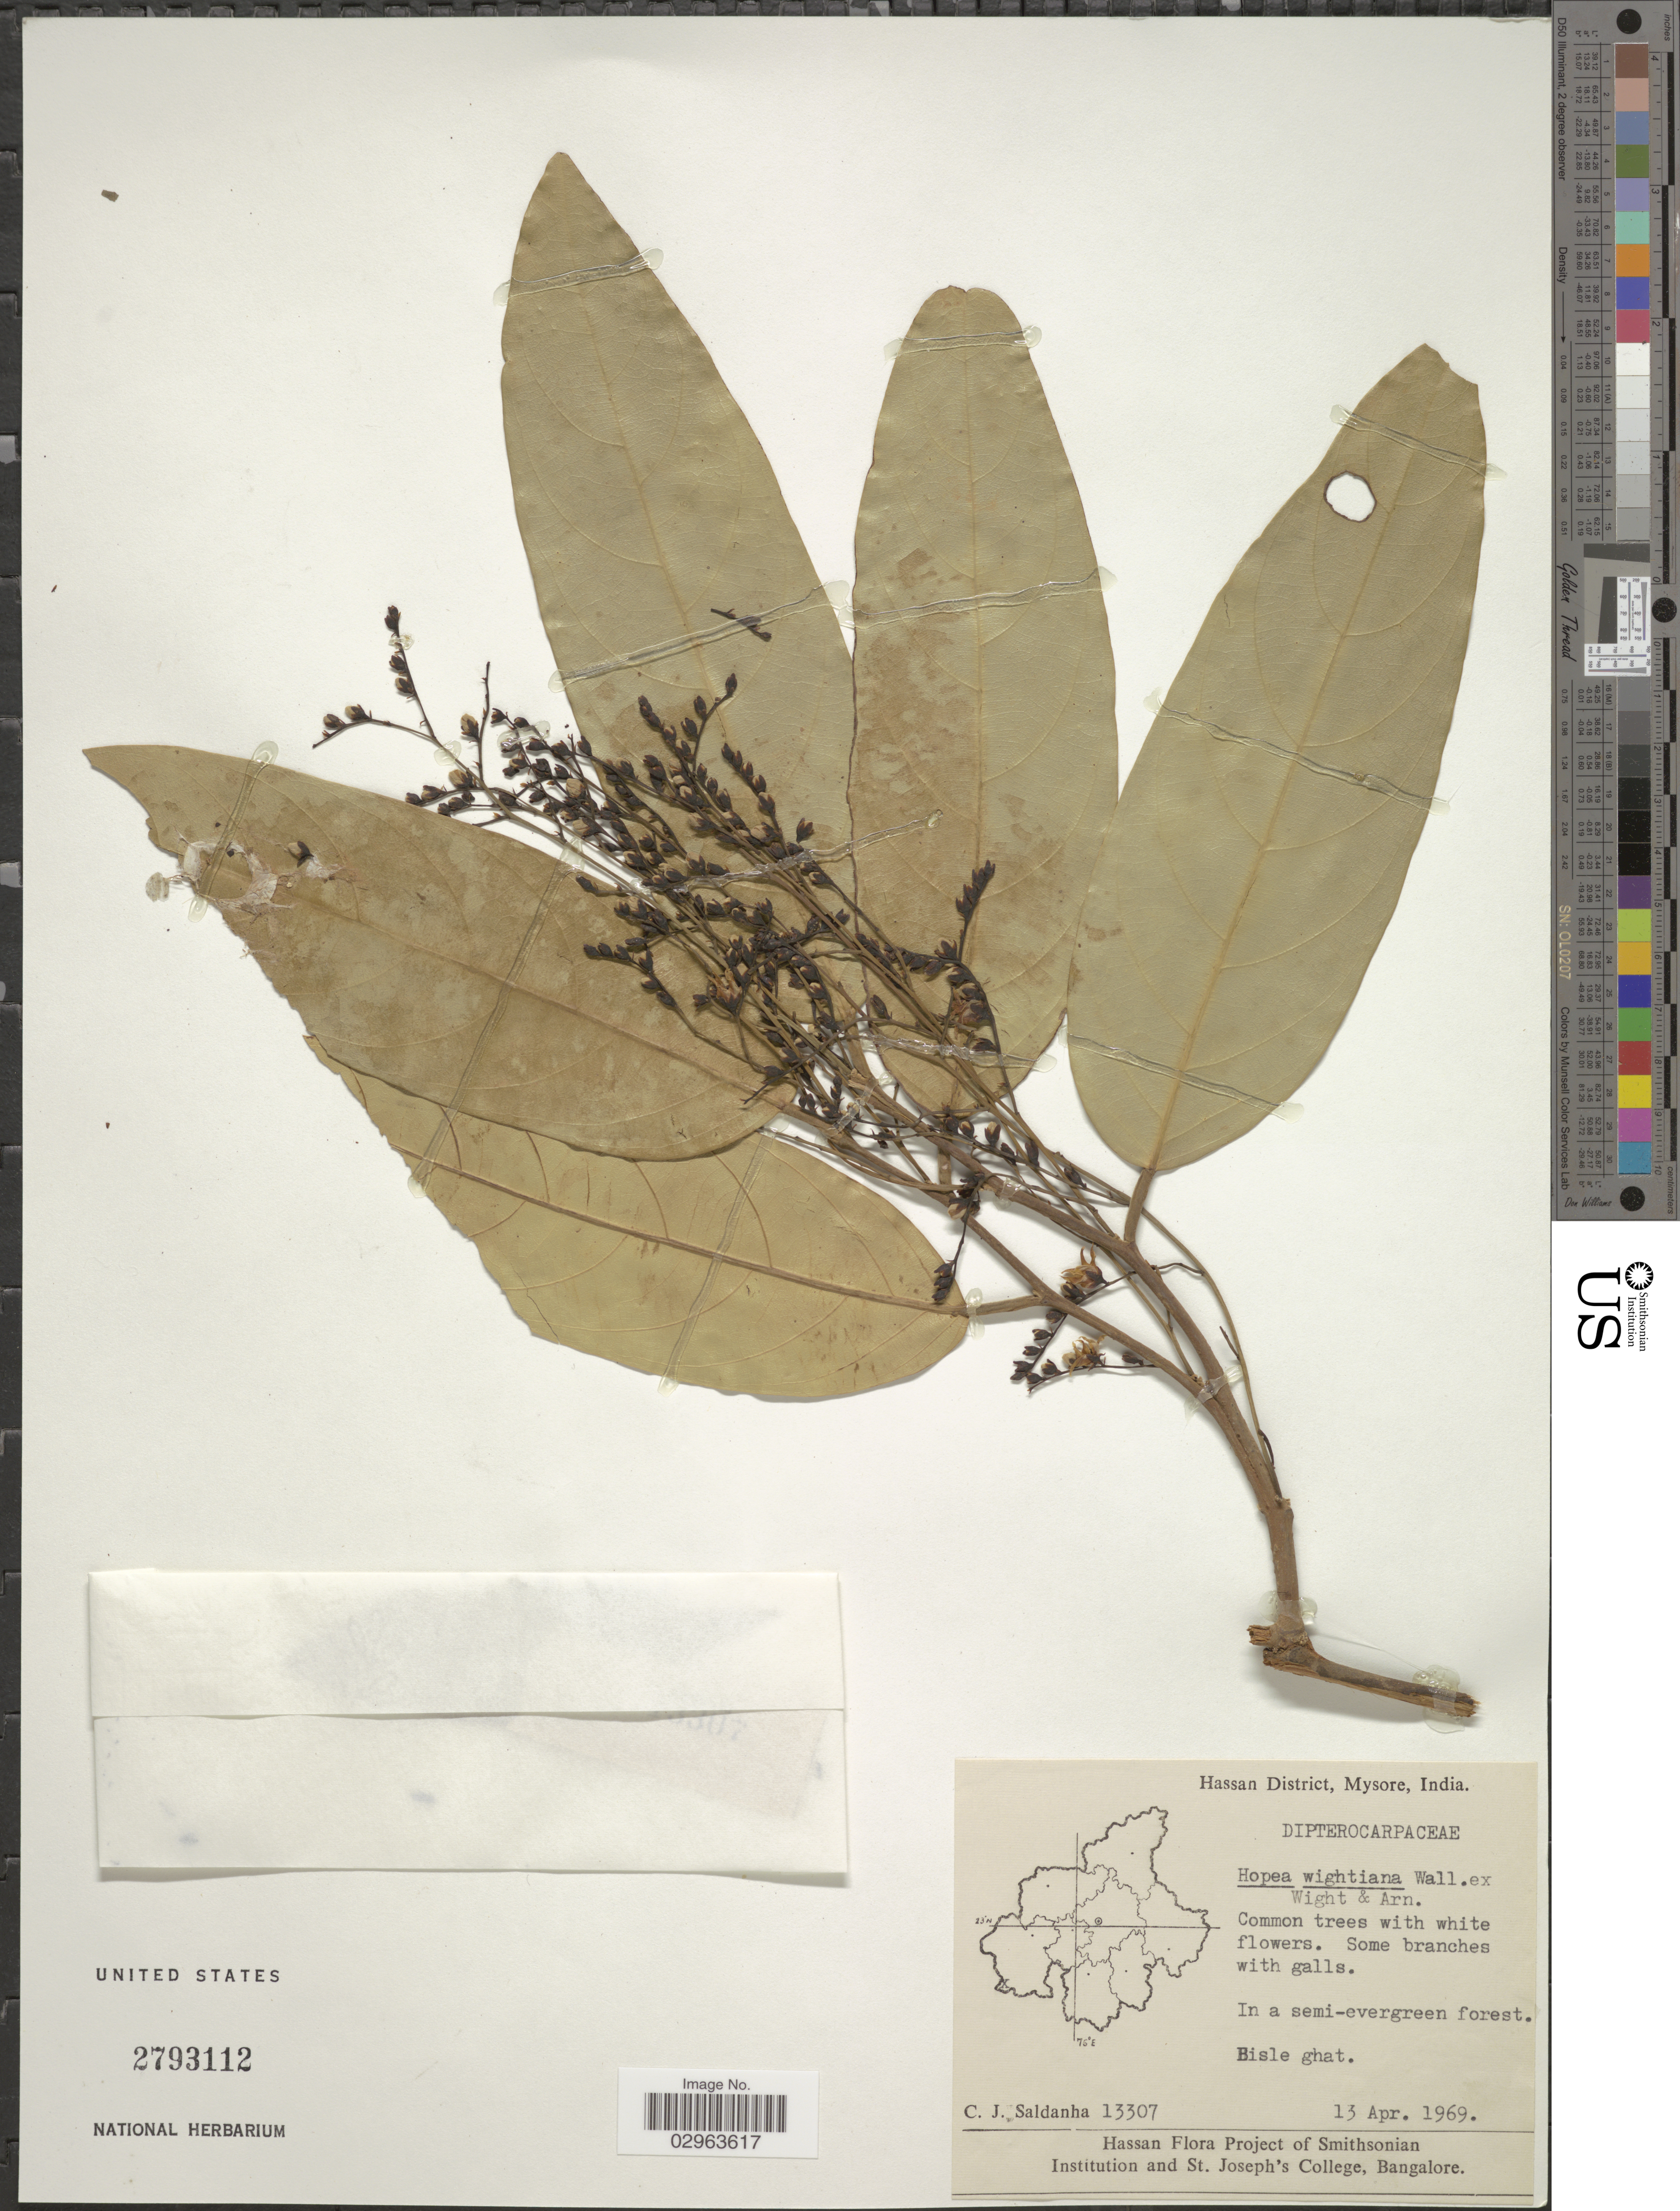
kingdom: Plantae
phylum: Tracheophyta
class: Magnoliopsida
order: Malvales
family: Dipterocarpaceae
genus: Hopea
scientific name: Hopea wightiana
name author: Miq. ex Dyer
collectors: C. J. Saldanha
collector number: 13307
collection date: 1969-04-13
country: India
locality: Hassan District, Mysore. Bisle ghat.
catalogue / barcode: US 2793112